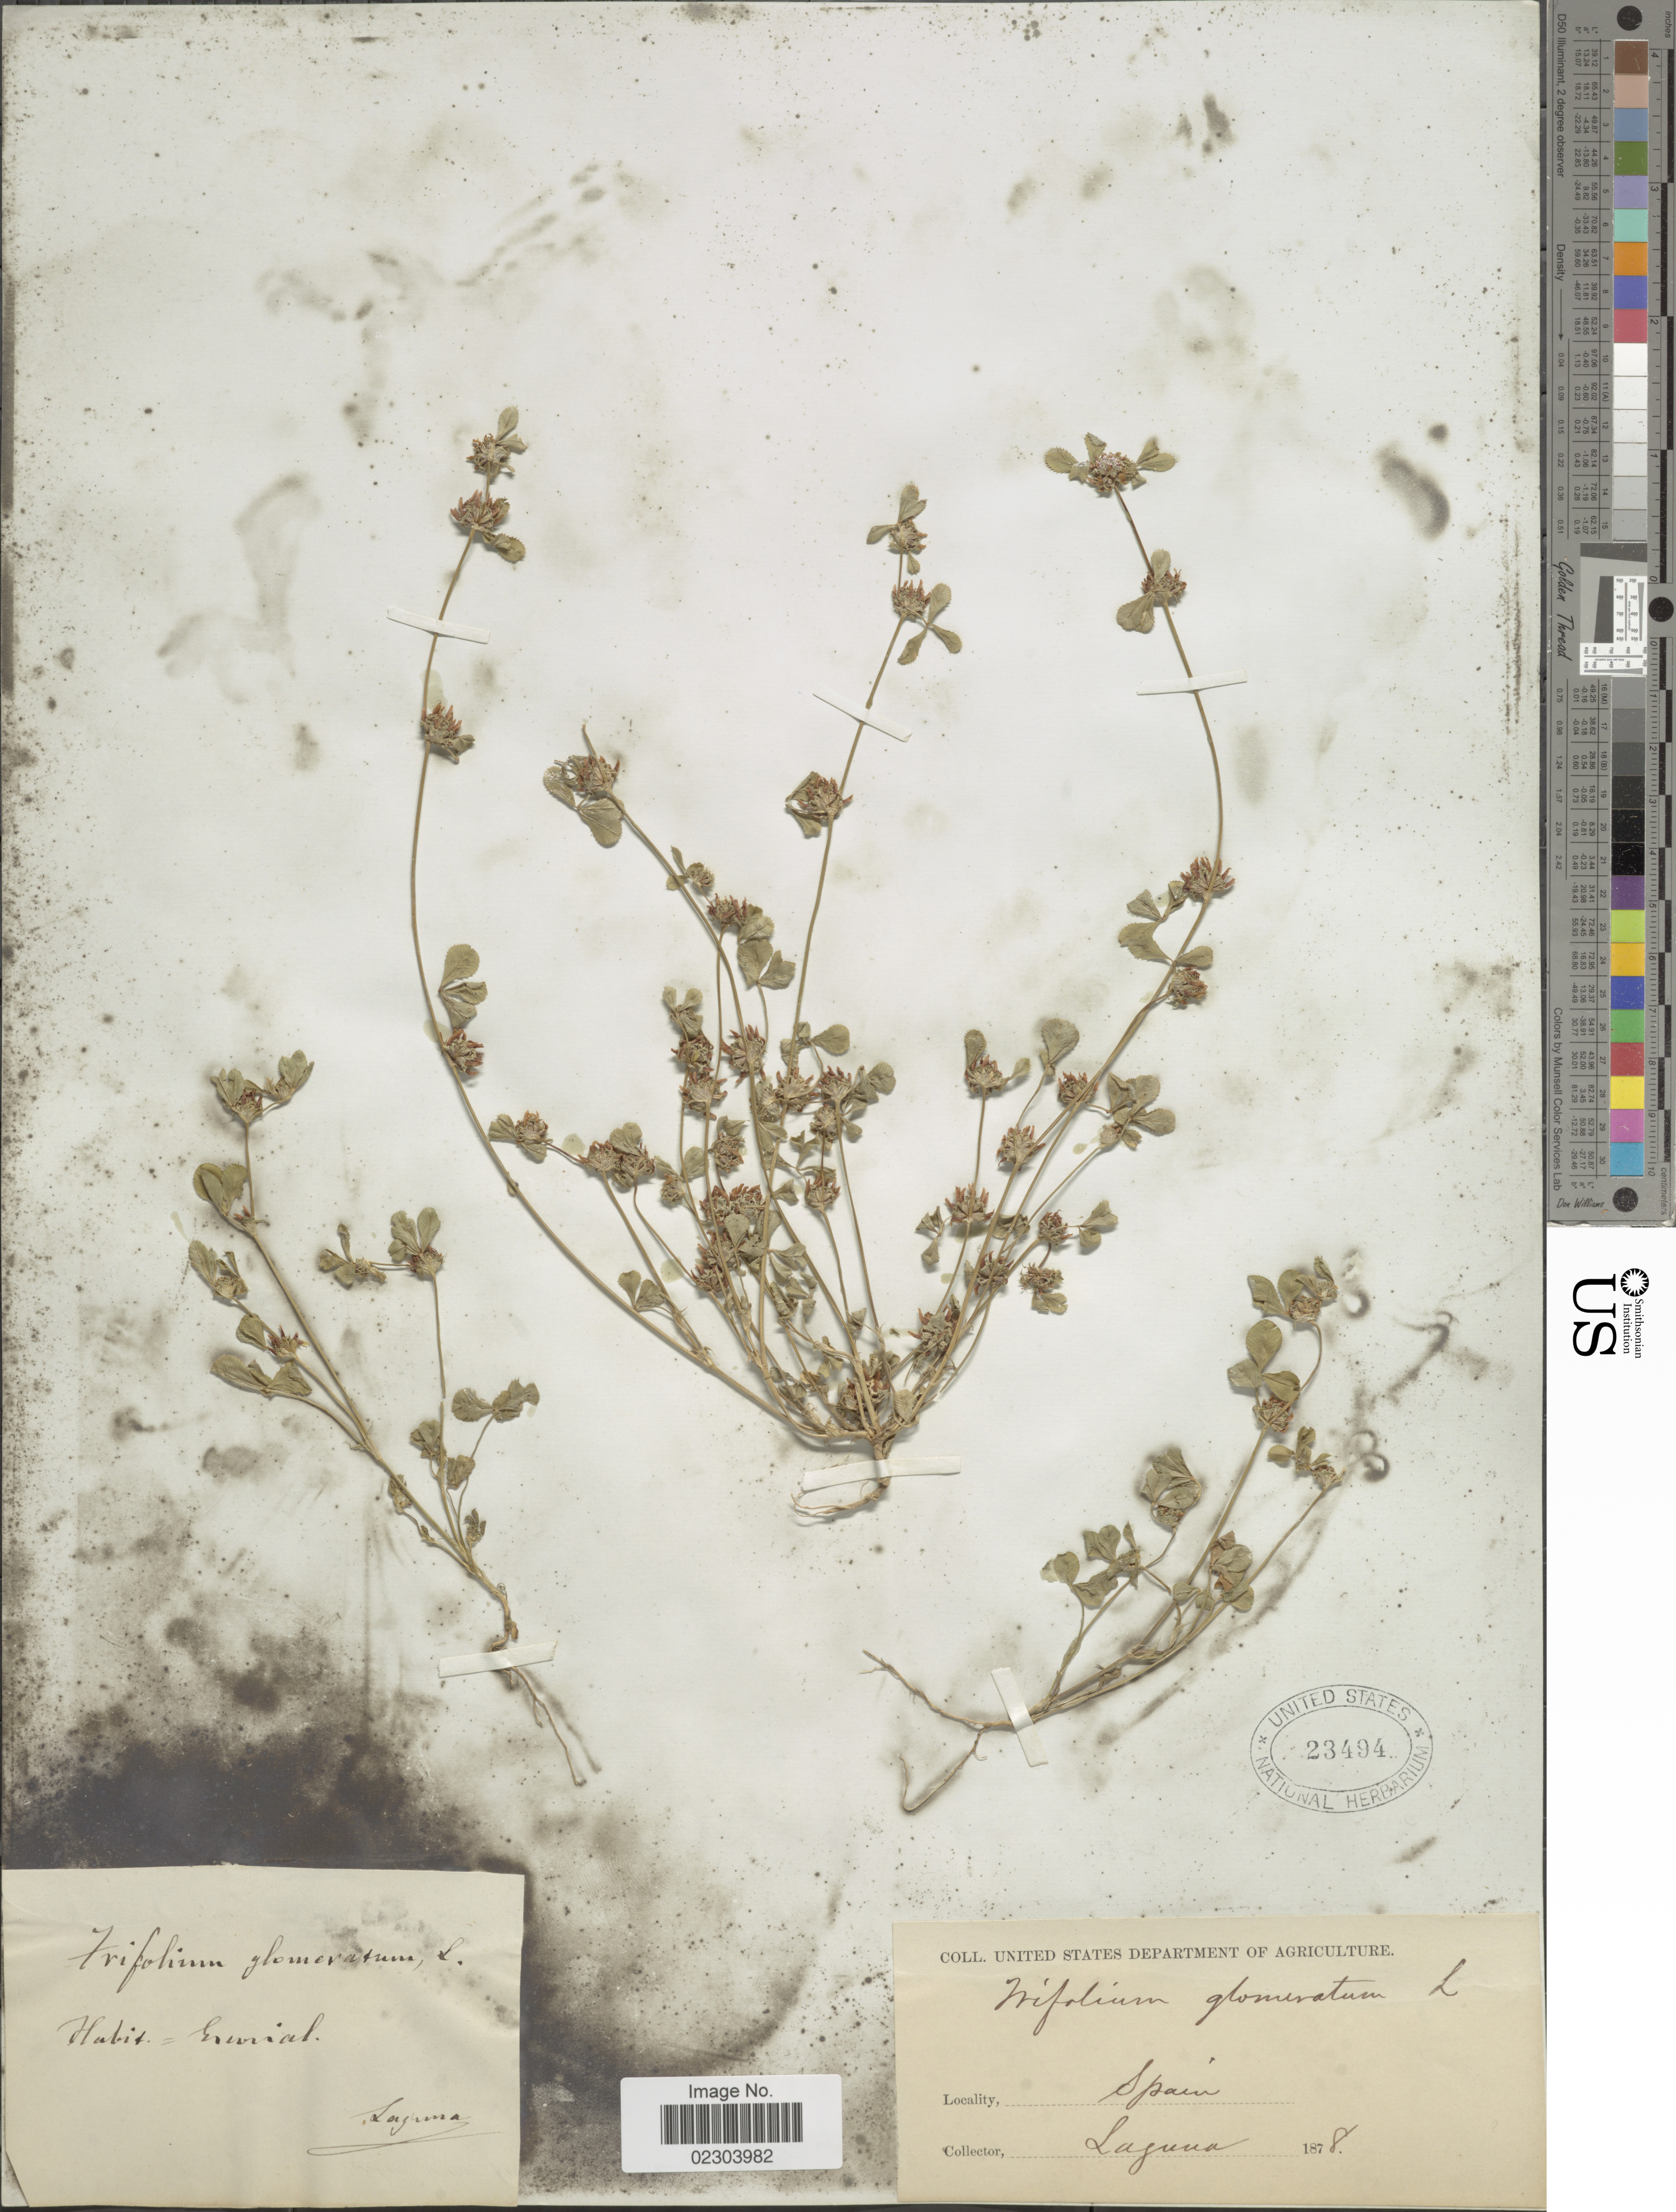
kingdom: Plantae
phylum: Tracheophyta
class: Magnoliopsida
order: Fabales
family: Fabaceae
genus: Trifolium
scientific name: Trifolium glomeratum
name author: L.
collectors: -. Laguna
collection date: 1878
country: Spain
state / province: Madrid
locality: Escorial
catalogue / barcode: US 23494